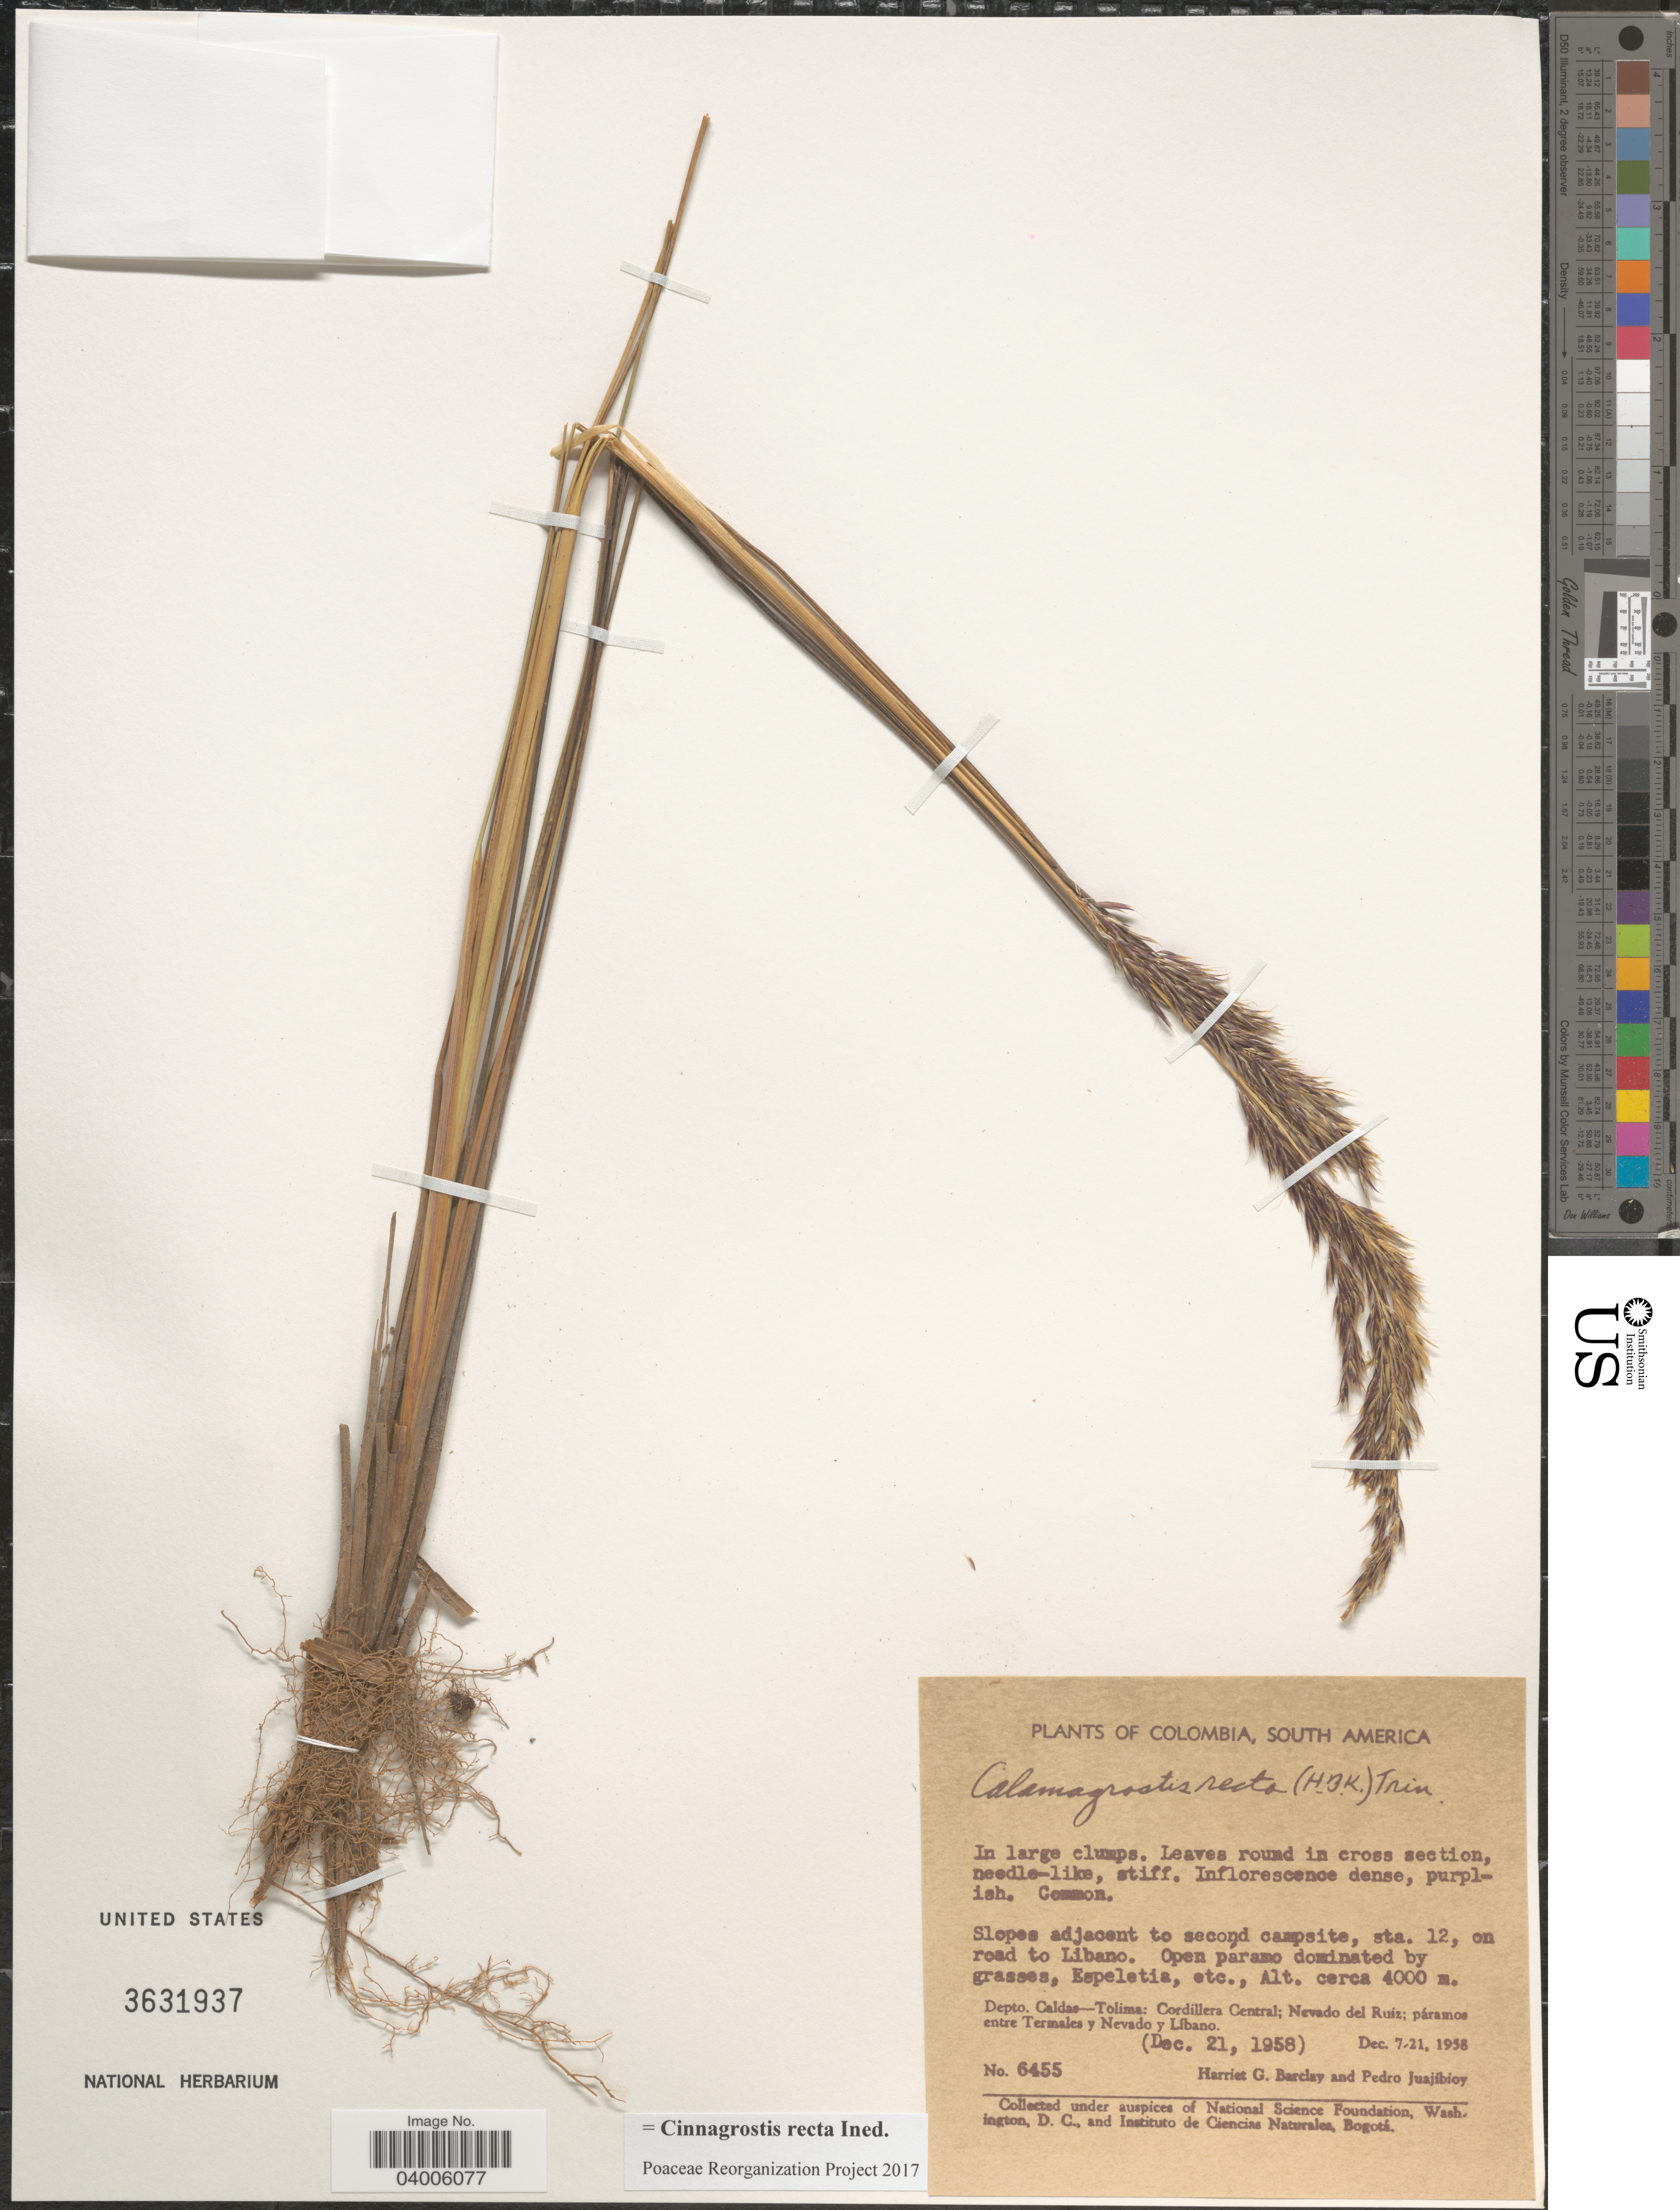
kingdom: Plantae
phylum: Tracheophyta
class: Liliopsida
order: Poales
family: Poaceae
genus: Cinnagrostis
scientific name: Cinnagrostis recta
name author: (Kunth) P.M. Peterson et al.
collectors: H. G. Barclay & P. Juajibioy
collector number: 6455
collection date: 1958-12-21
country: Colombia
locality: Slopes adjacent to second campsite, sta. 12, on road to Libano. Depto. Caldas- Tolima: Cordillera Central; Nevado del Ruiz; páramos entre Termales y Nevado y Líbano.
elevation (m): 4000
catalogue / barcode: US 3631937